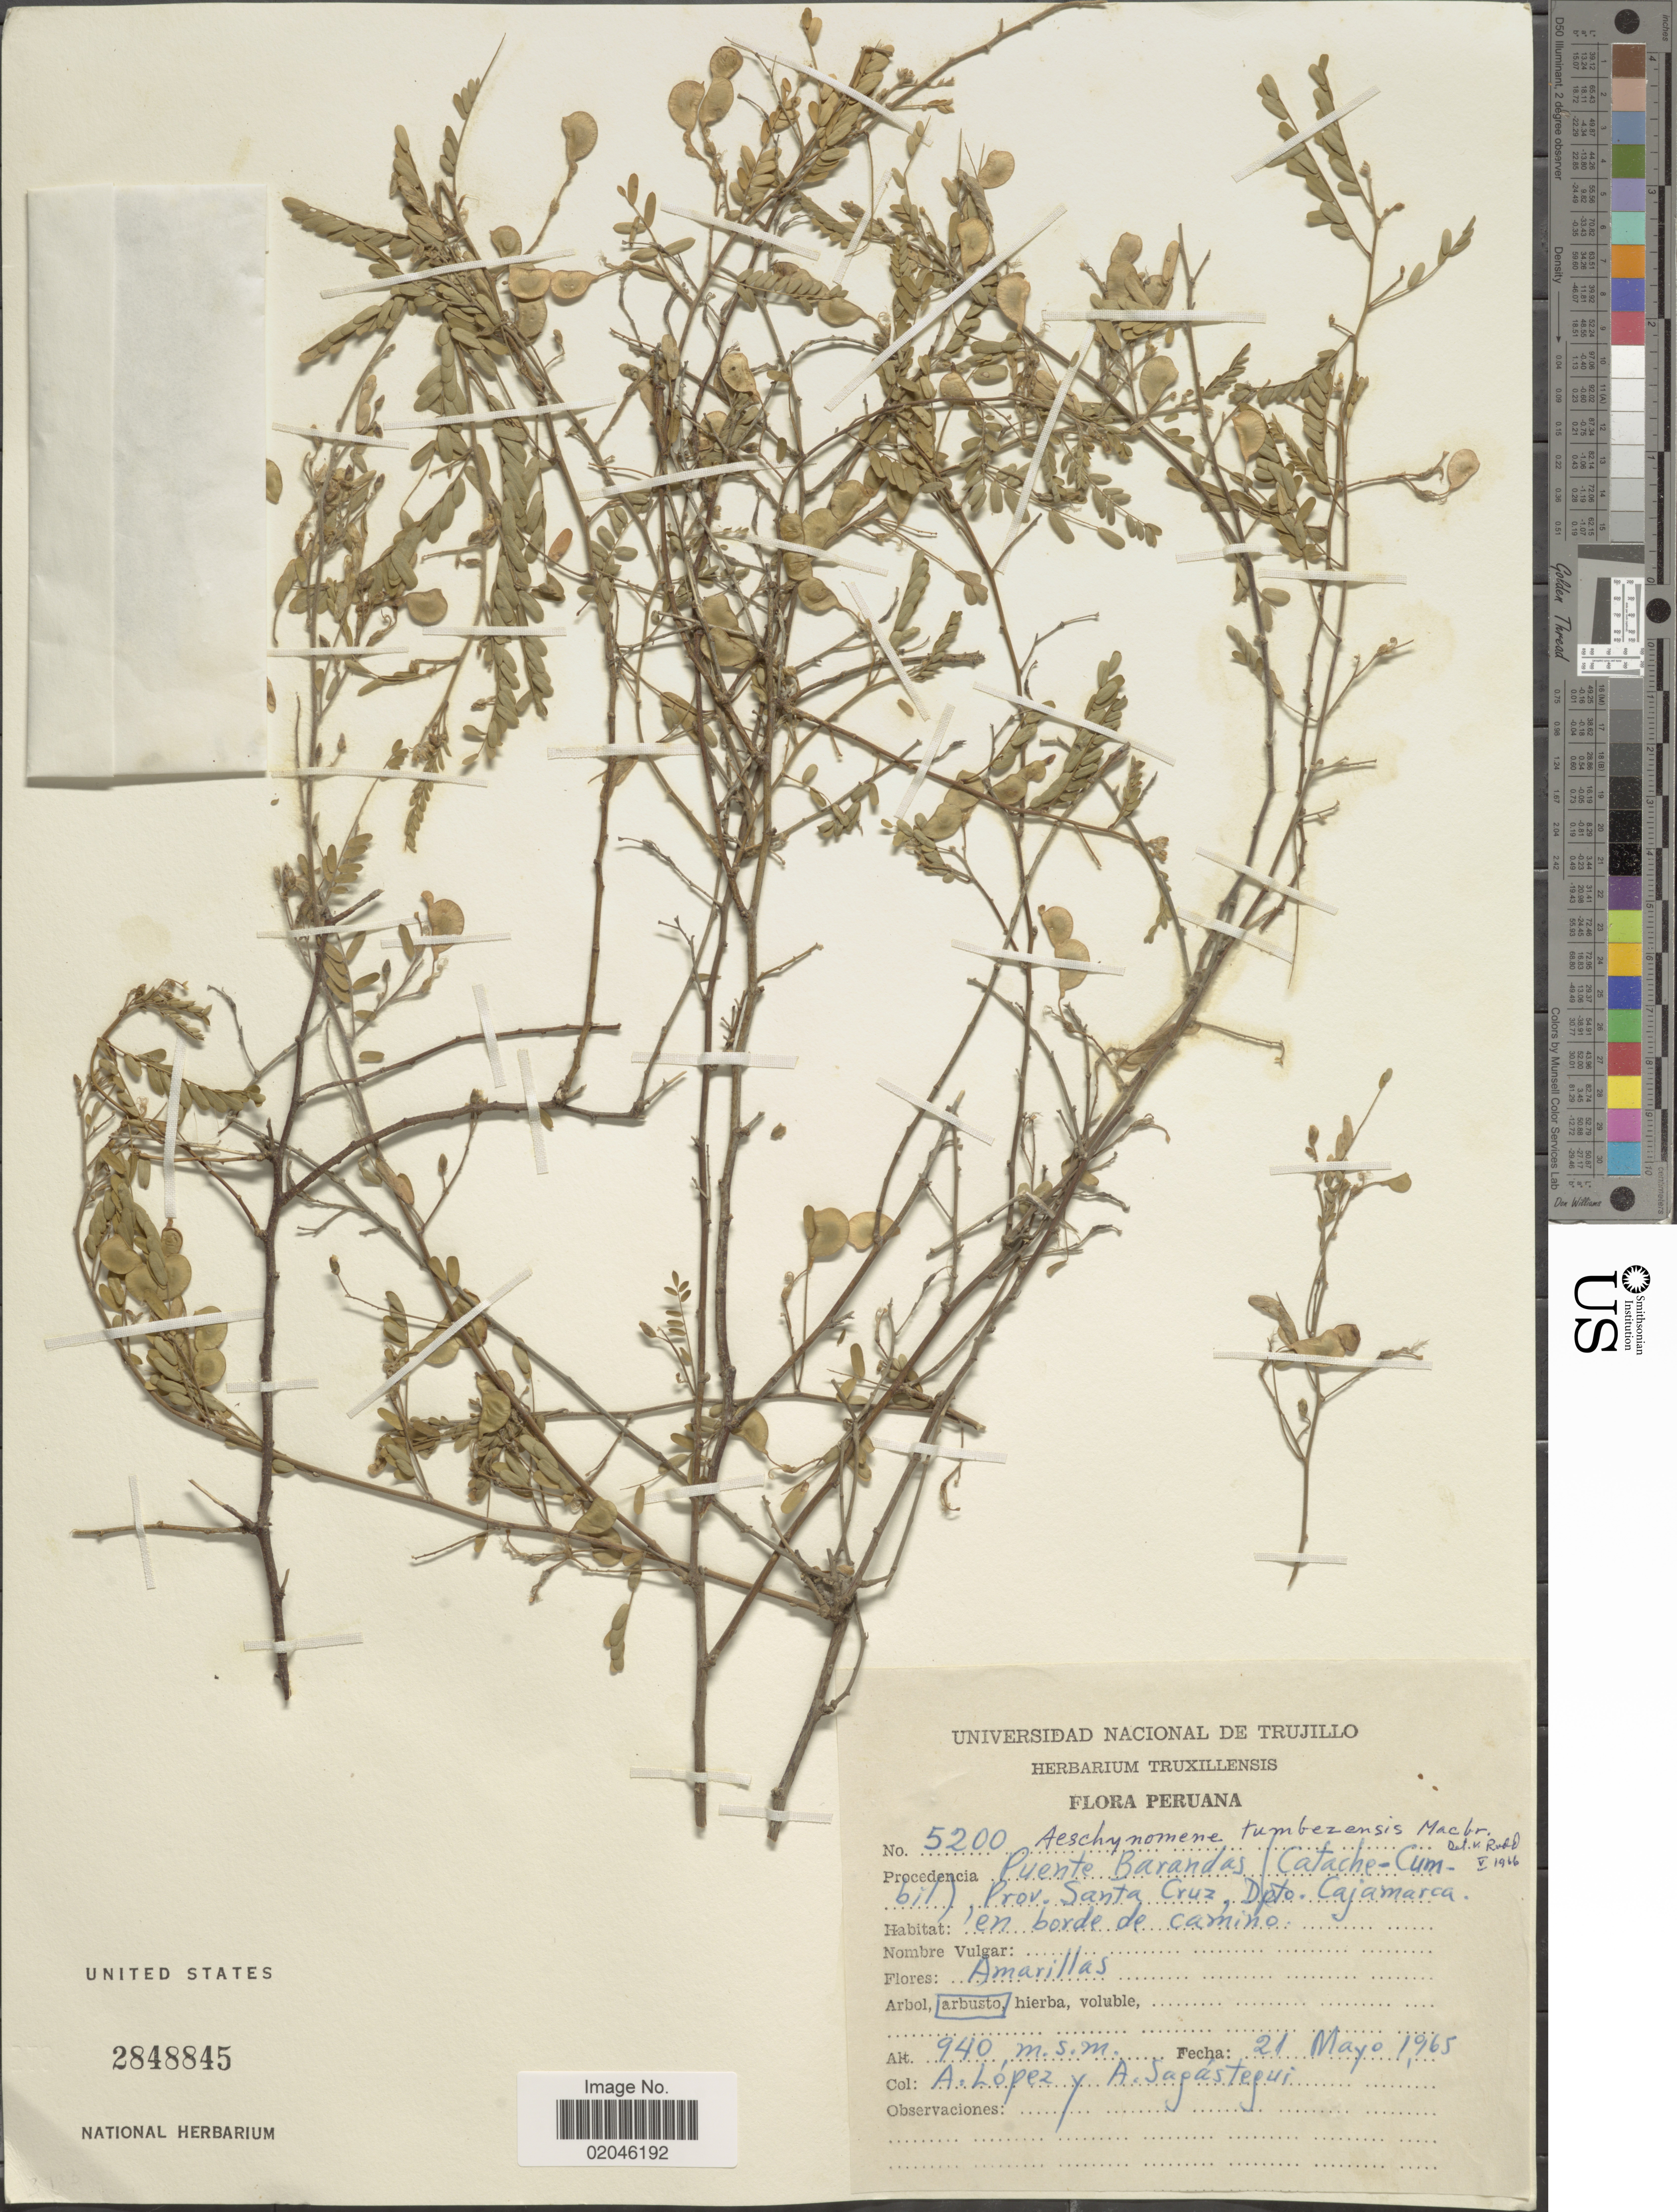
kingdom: Plantae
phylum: Tracheophyta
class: Magnoliopsida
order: Fabales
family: Fabaceae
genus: Aeschynomene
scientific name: Aeschynomene tumbezensis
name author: J.F. Macbr.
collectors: A. López & A. Sagástegui A.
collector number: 5200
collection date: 1965-05-21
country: Peru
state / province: Cajamarca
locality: Puente Barandas (Catache-Cumbil), Prov. Santa Cruz, en borde de camino.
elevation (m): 940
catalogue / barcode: US 2848845